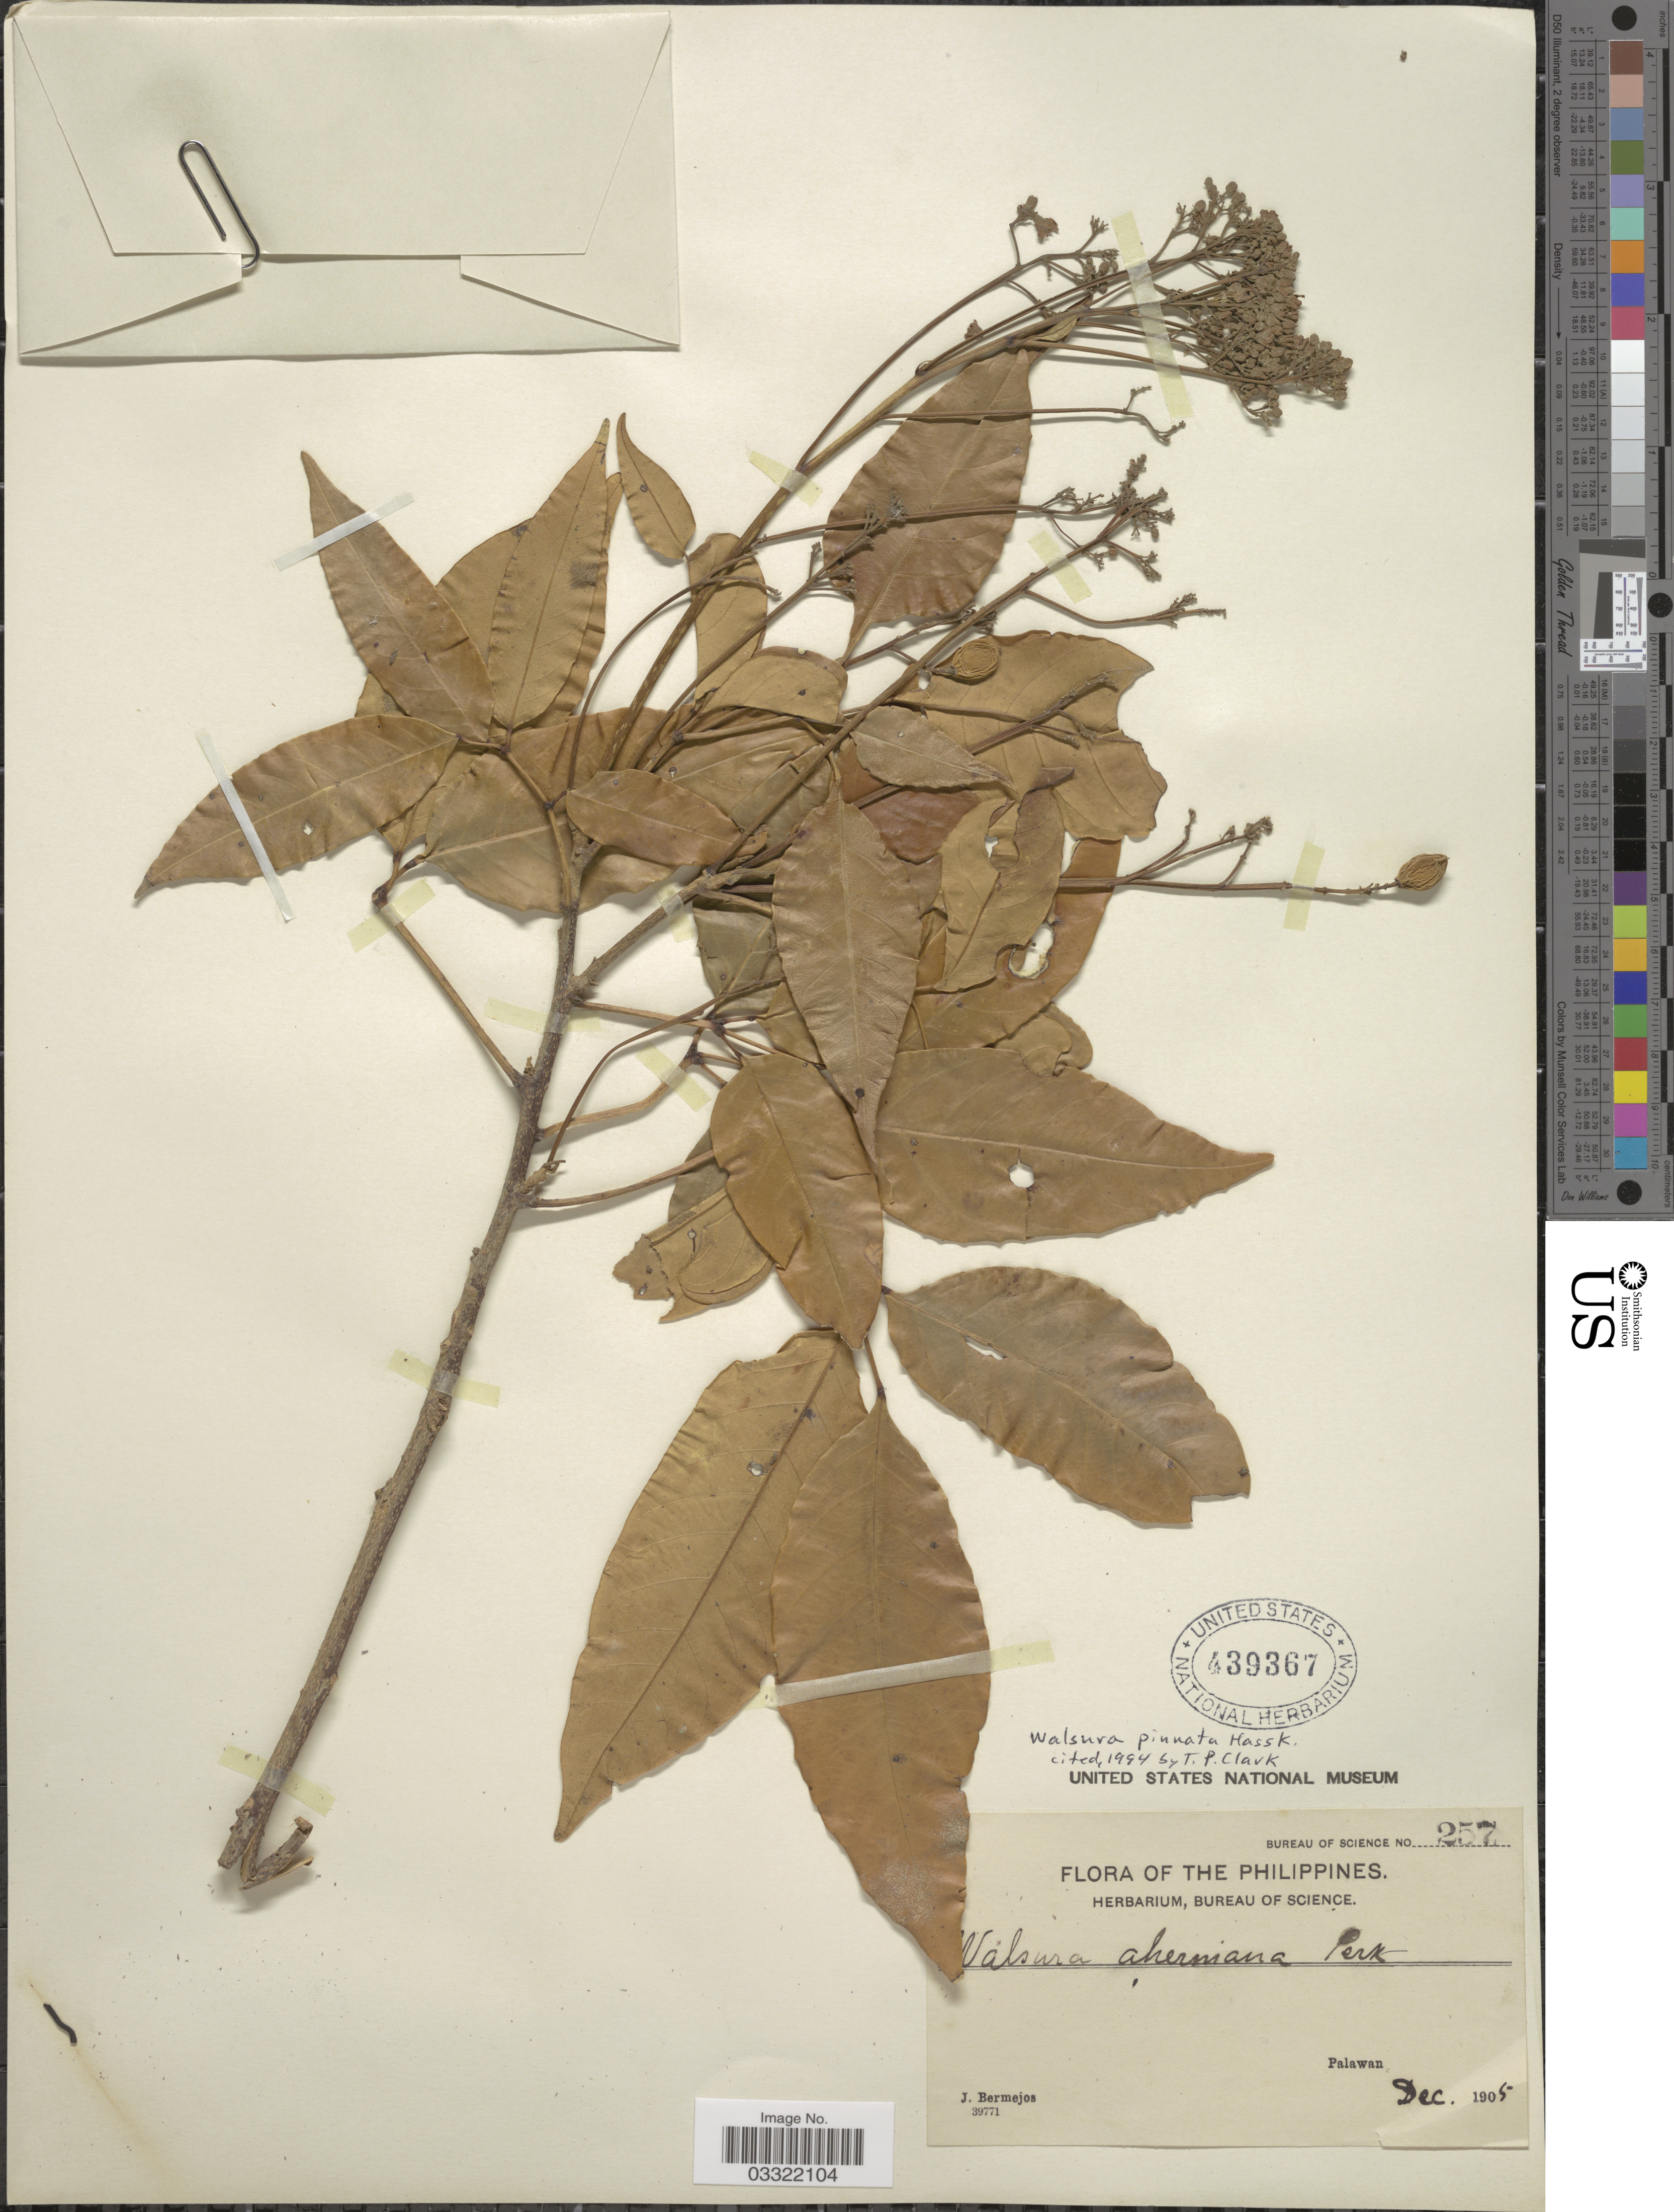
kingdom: Plantae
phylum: Tracheophyta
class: Magnoliopsida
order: Sapindales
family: Meliaceae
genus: Walsura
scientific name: Walsura pinnata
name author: Hassk.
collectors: J. Bermejos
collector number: Bureau of Science 257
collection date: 1905-12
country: Philippines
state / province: Mimaropa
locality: Palawan.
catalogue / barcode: US 439367